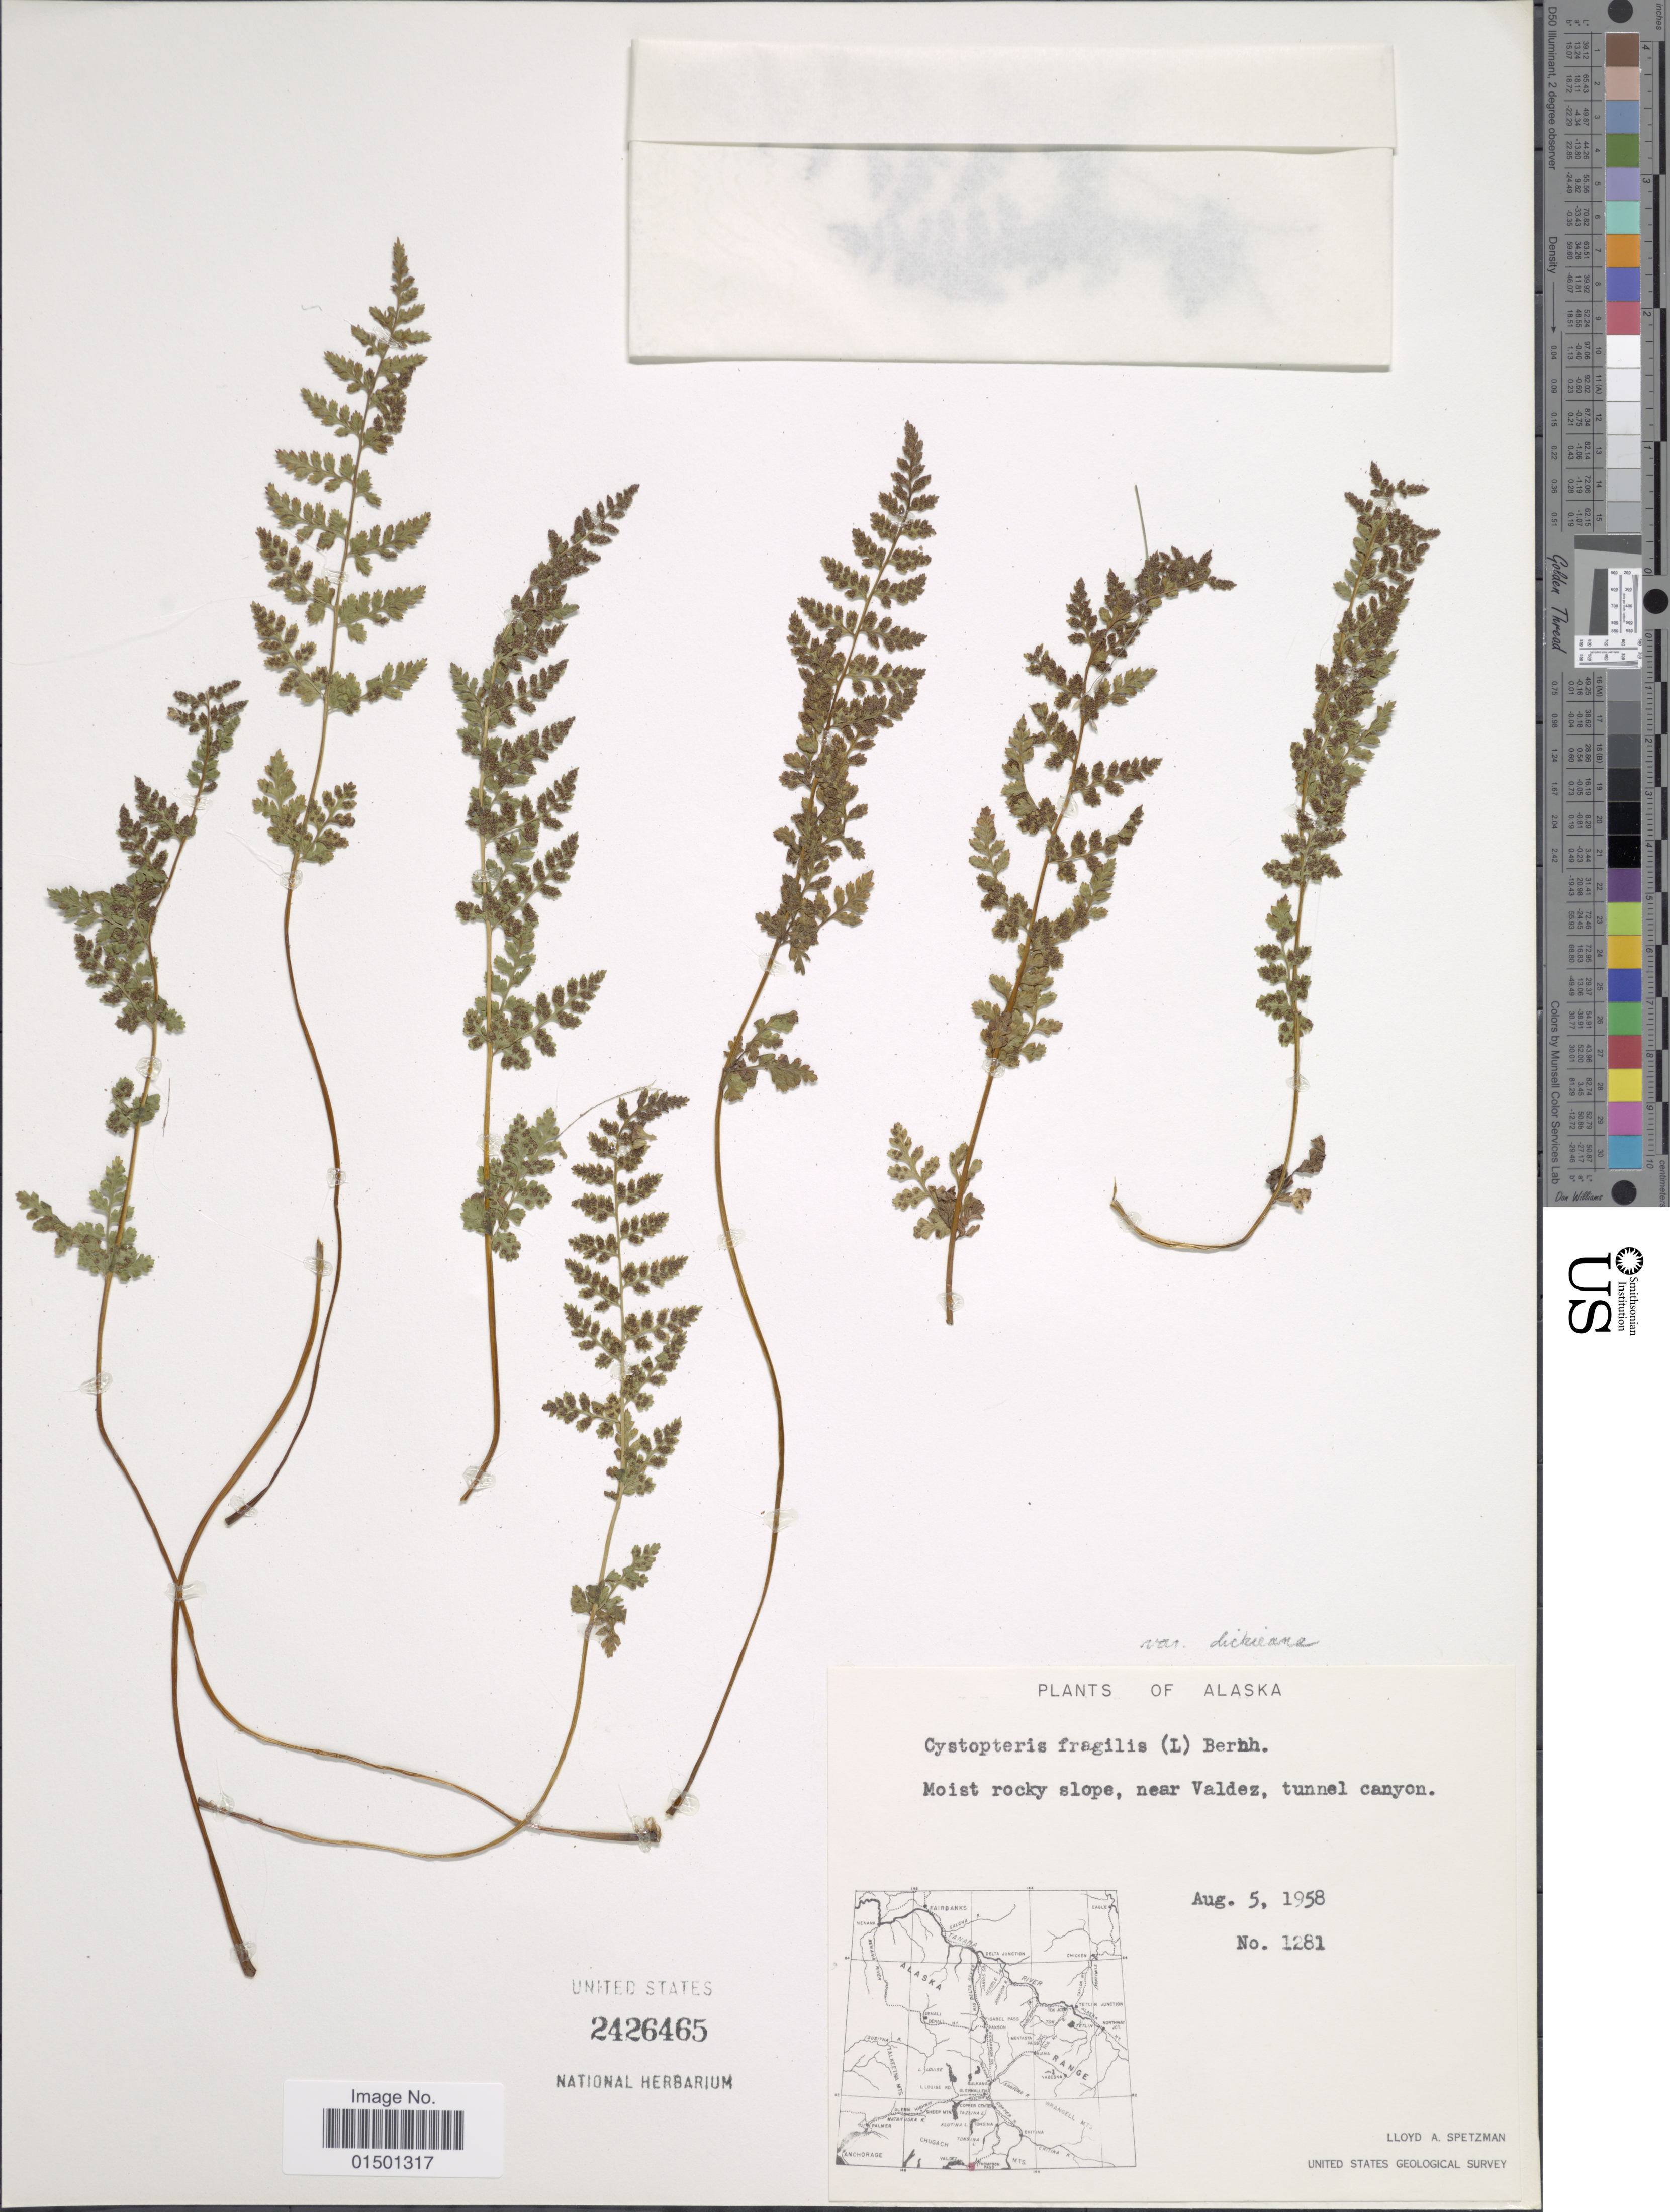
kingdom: Plantae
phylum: Tracheophyta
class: Polypodiopsida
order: Polypodiales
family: Cystopteridaceae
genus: Cystopteris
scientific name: Cystopteris fragilis var. dickieana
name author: B. Boivin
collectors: L. Spetzman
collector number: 1281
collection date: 1958-08-05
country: United States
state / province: Alaska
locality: Near Valdez, tunnel canyon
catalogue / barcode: US 2426465